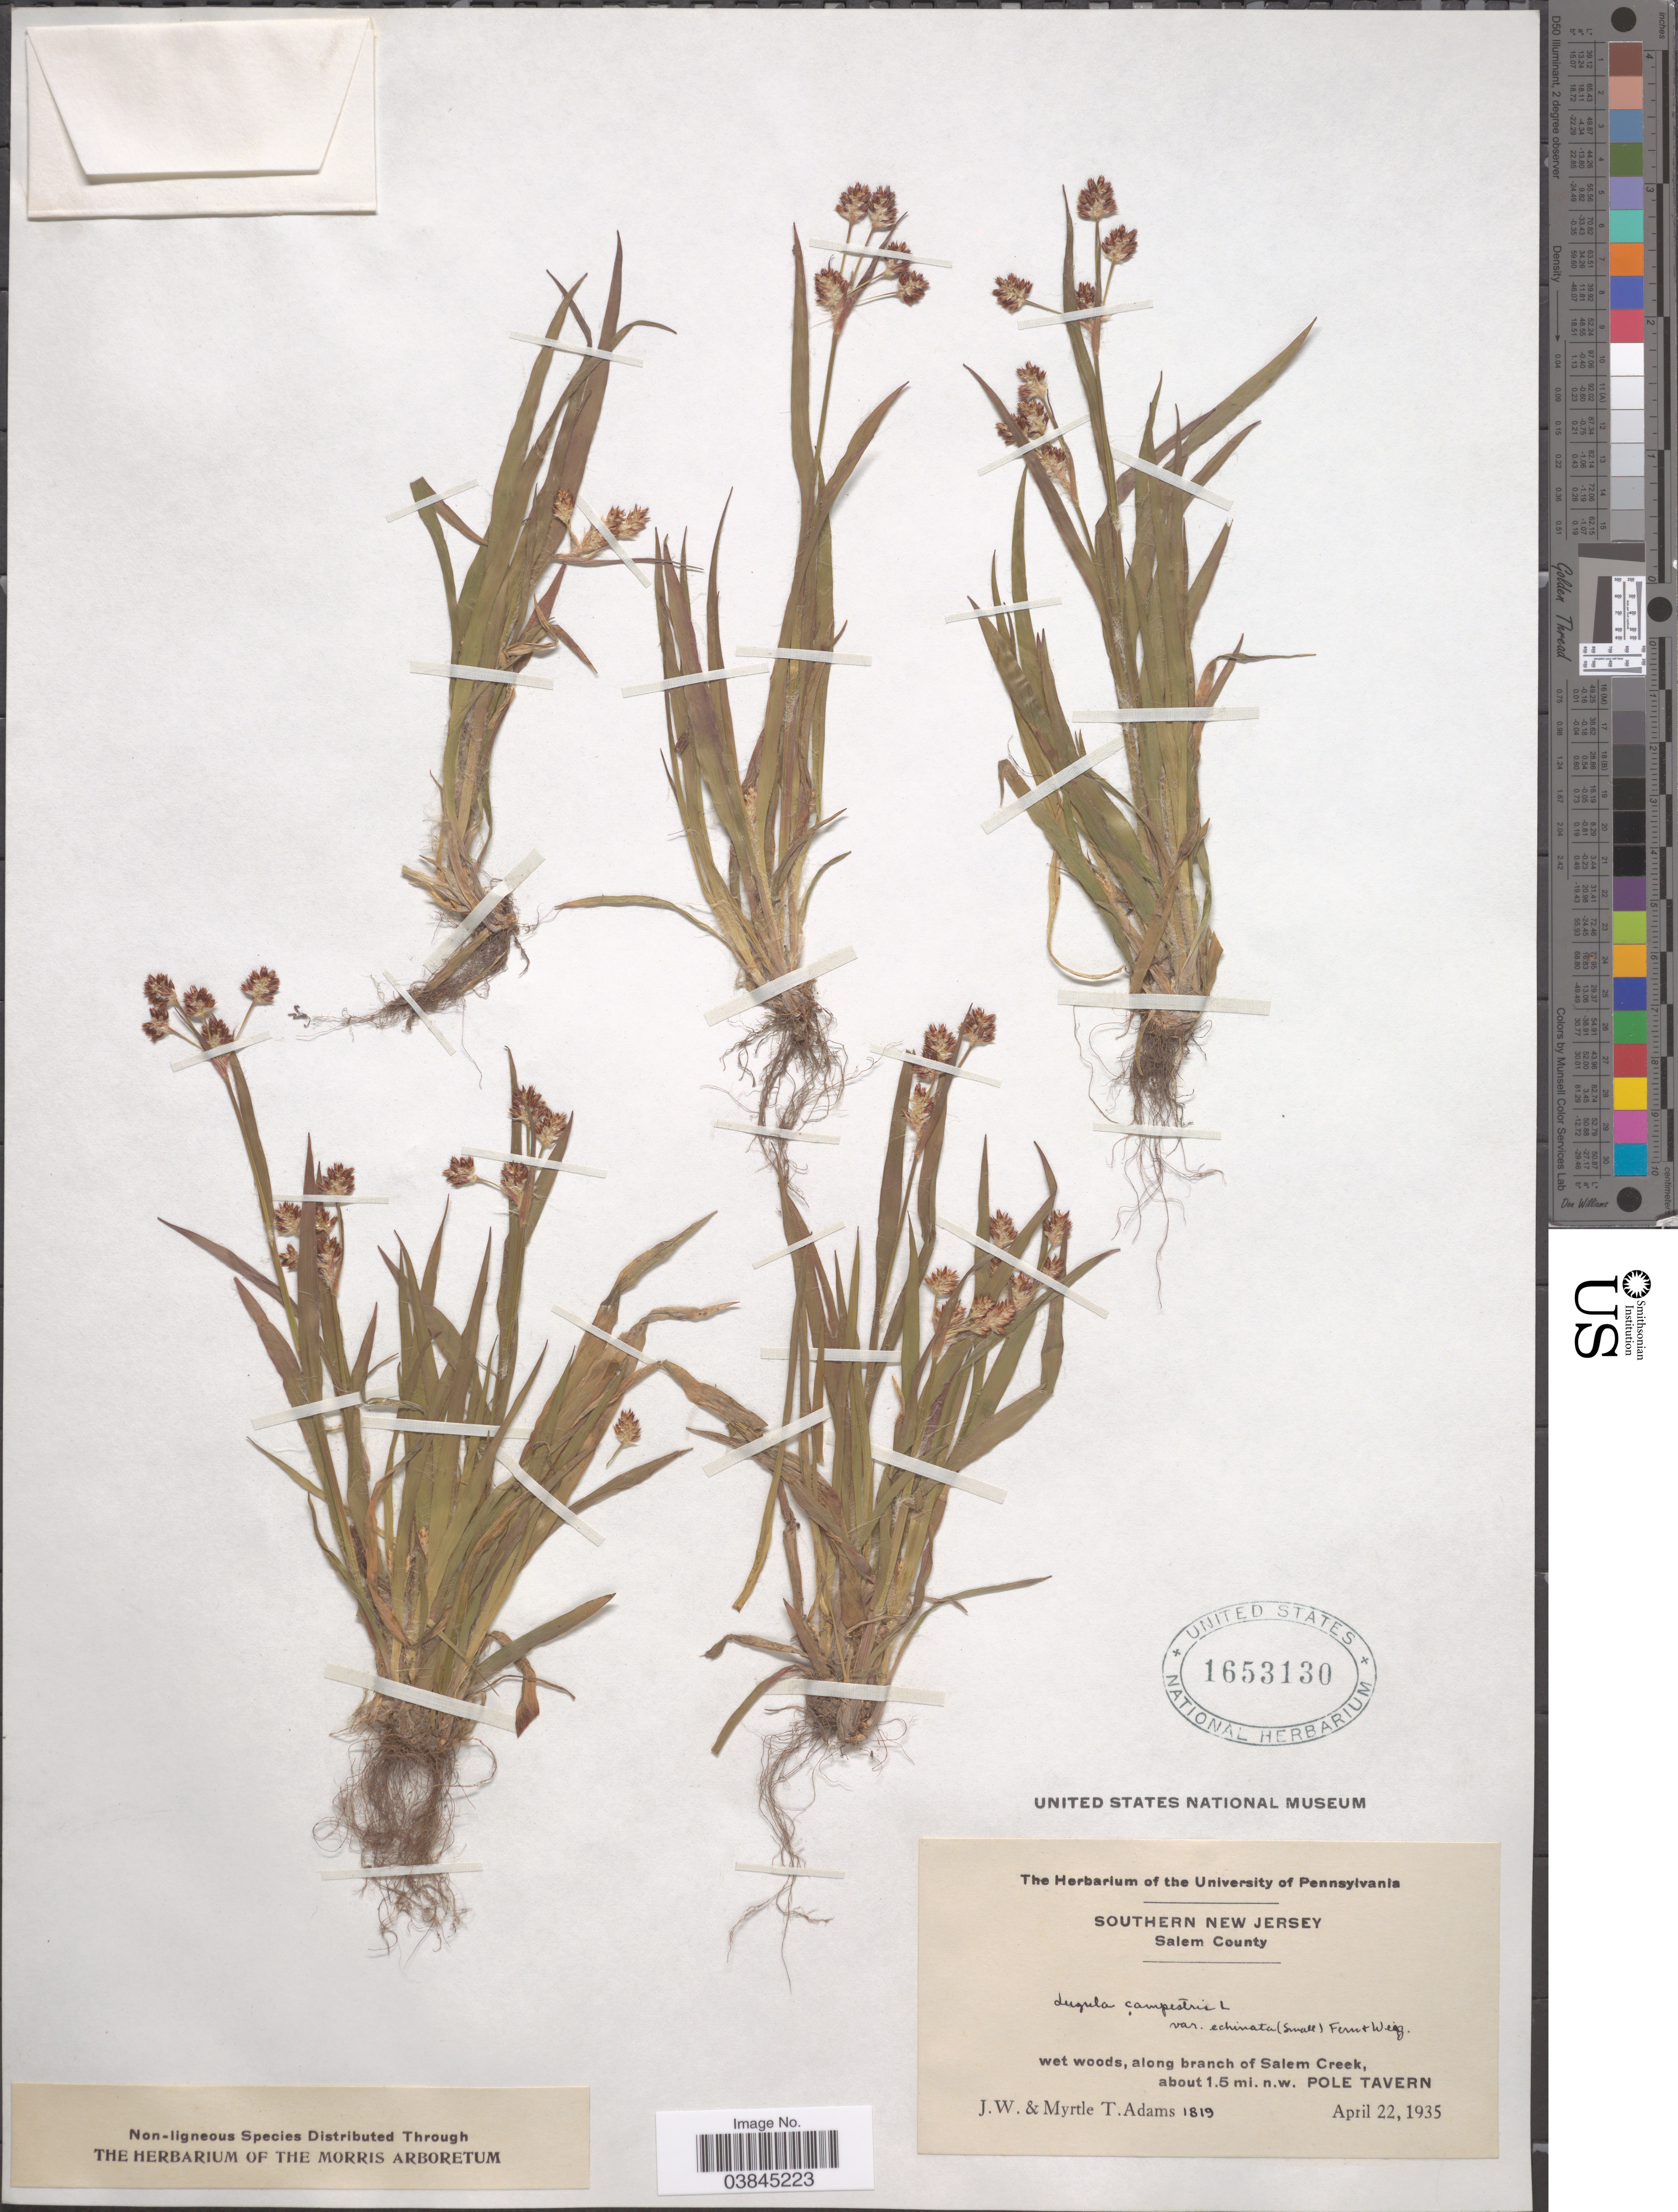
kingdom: Plantae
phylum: Tracheophyta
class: Liliopsida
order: Poales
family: Juncaceae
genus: Luzula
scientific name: Luzula campestris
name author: (L.) DC.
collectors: J. Adams & M. T. Adams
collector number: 1819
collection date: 1935-04-22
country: United States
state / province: New Jersey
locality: Southern New Jersey. Salem County. Along branch of Salem Creek, about 1.5 mi. n.w. Pole Tavern.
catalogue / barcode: US 1653130